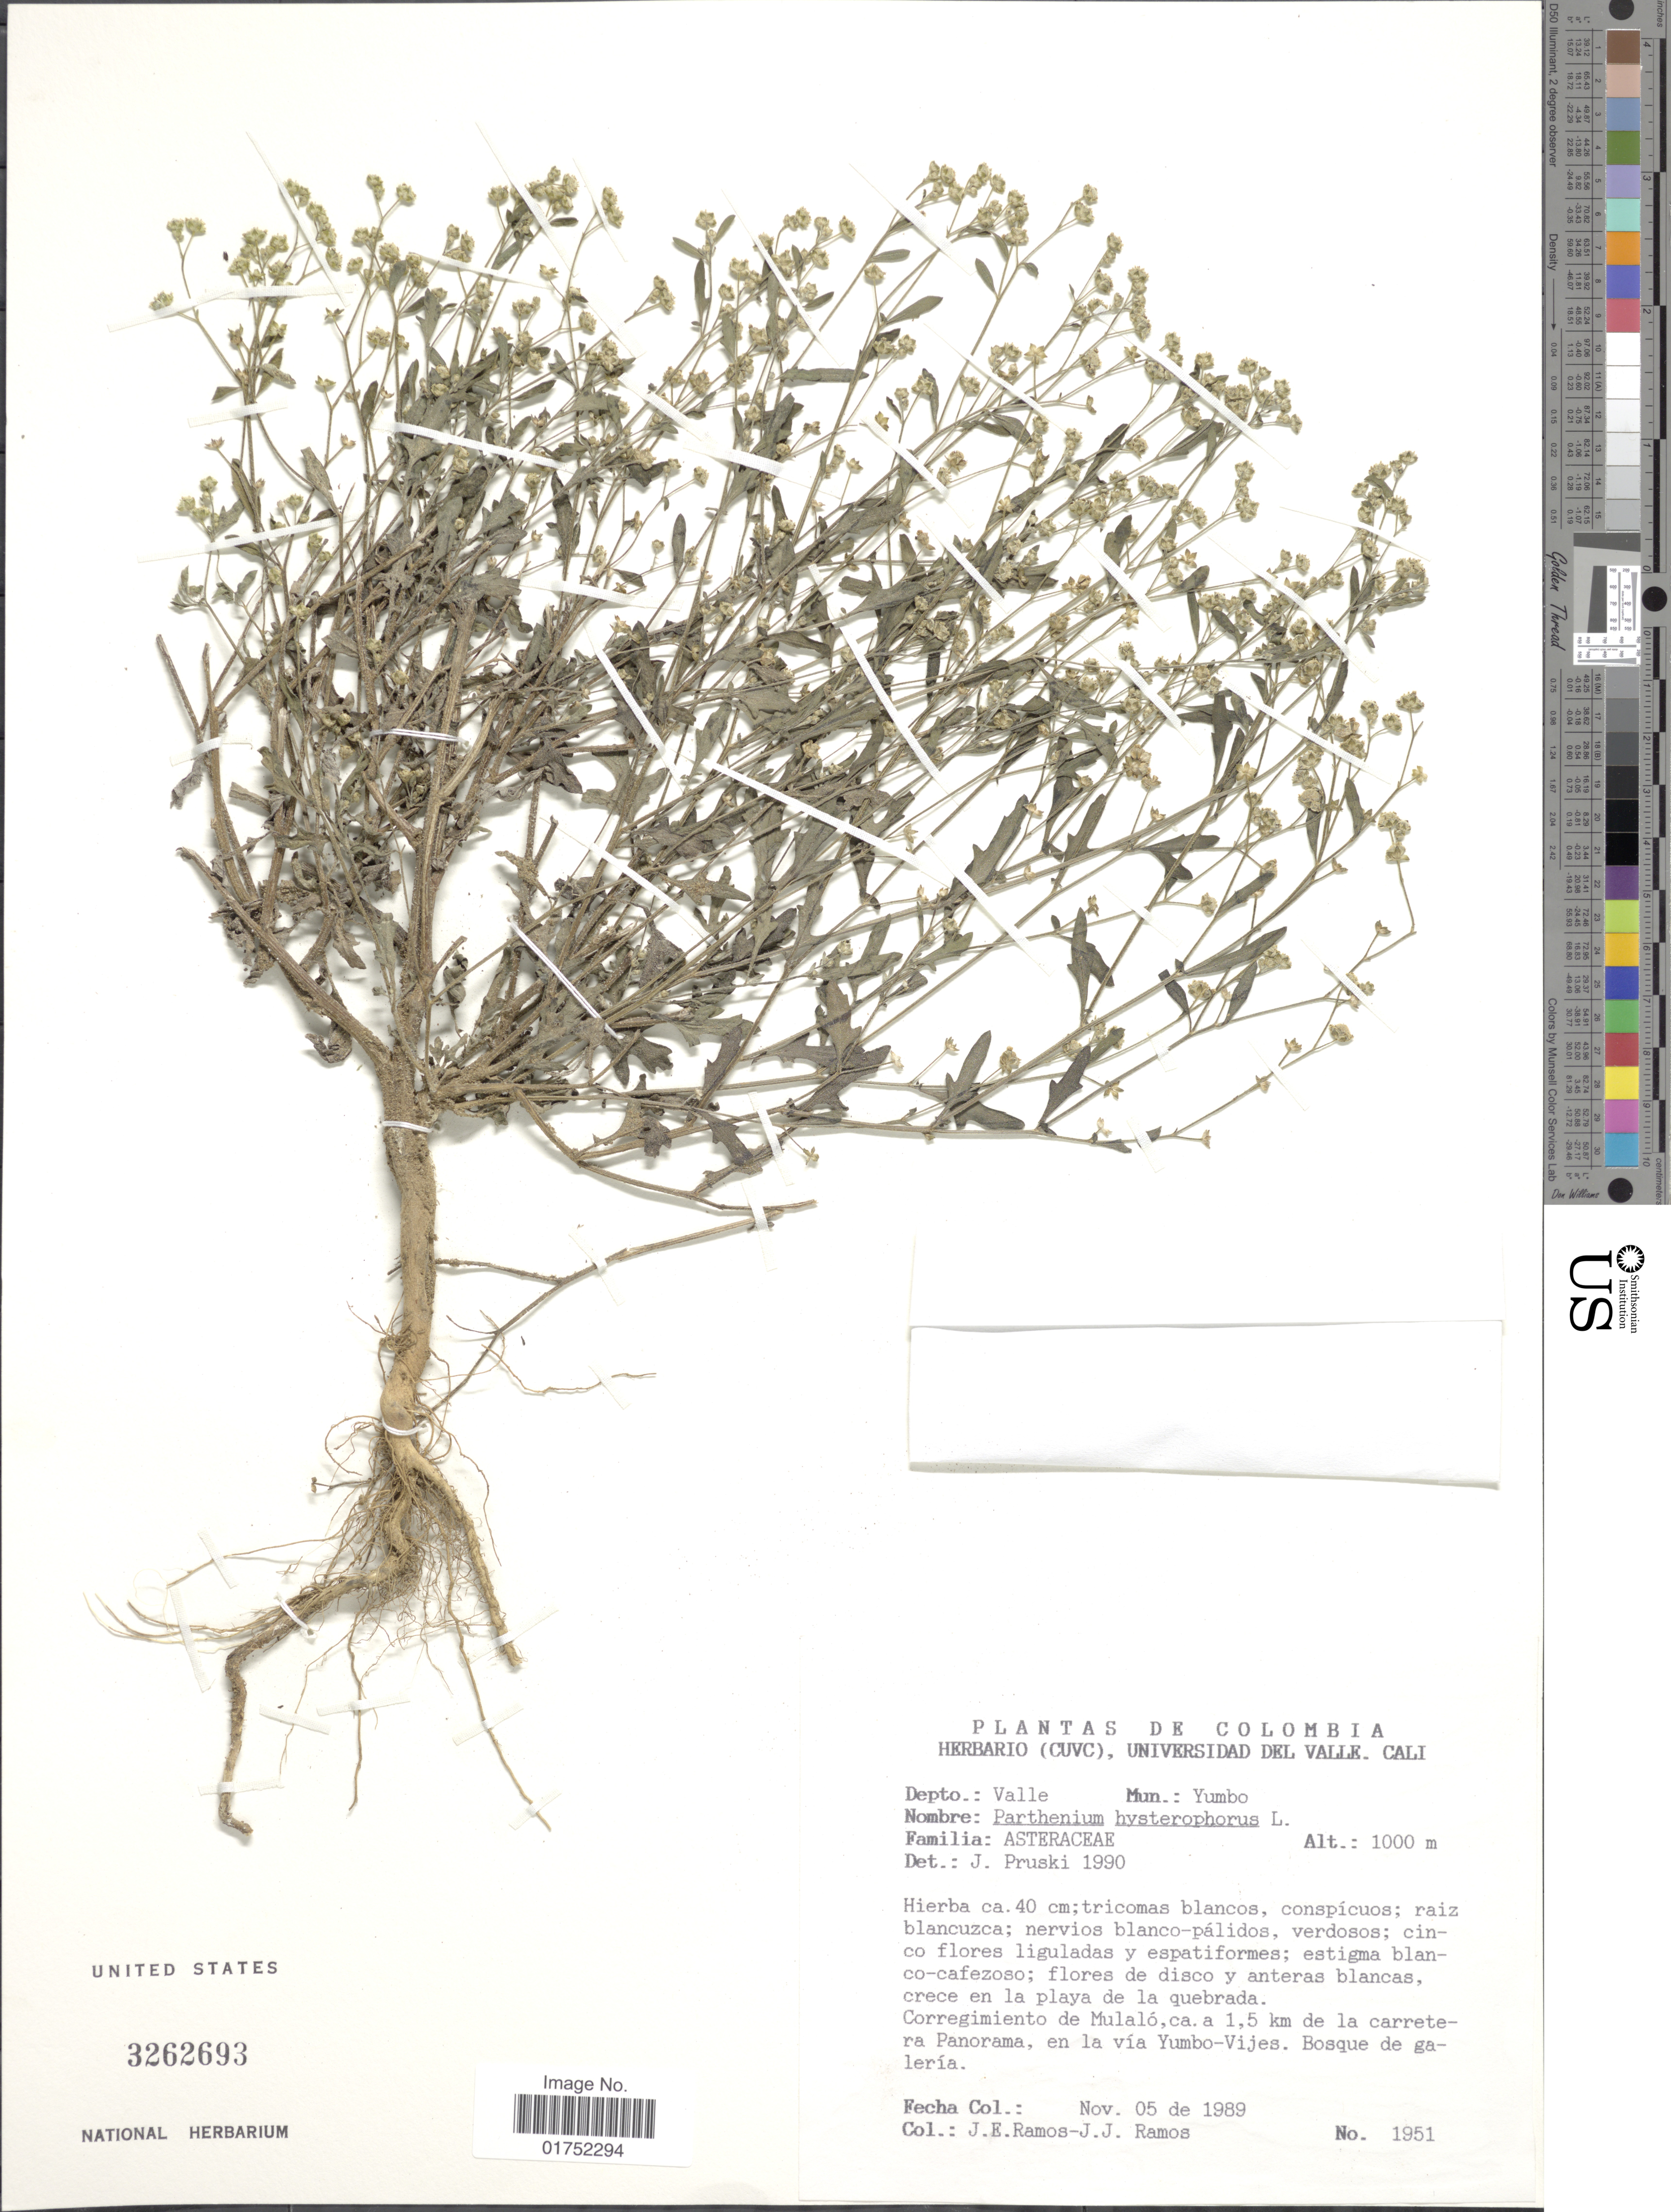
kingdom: Plantae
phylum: Tracheophyta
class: Magnoliopsida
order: Asterales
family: Asteraceae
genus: Parthenium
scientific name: Parthenium hysterophorus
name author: L.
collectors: J. E. Ramos & J. J. Ramos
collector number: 1951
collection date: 1989-11-05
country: Colombia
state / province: Valle del Cauca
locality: Depto. Valle, Mun. Yumbo, Corregimiento de Mulalo, ca a 1.5 km de la carretera Panorama, en la via Yumbo-Vijes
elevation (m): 1000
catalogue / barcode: US 3262693